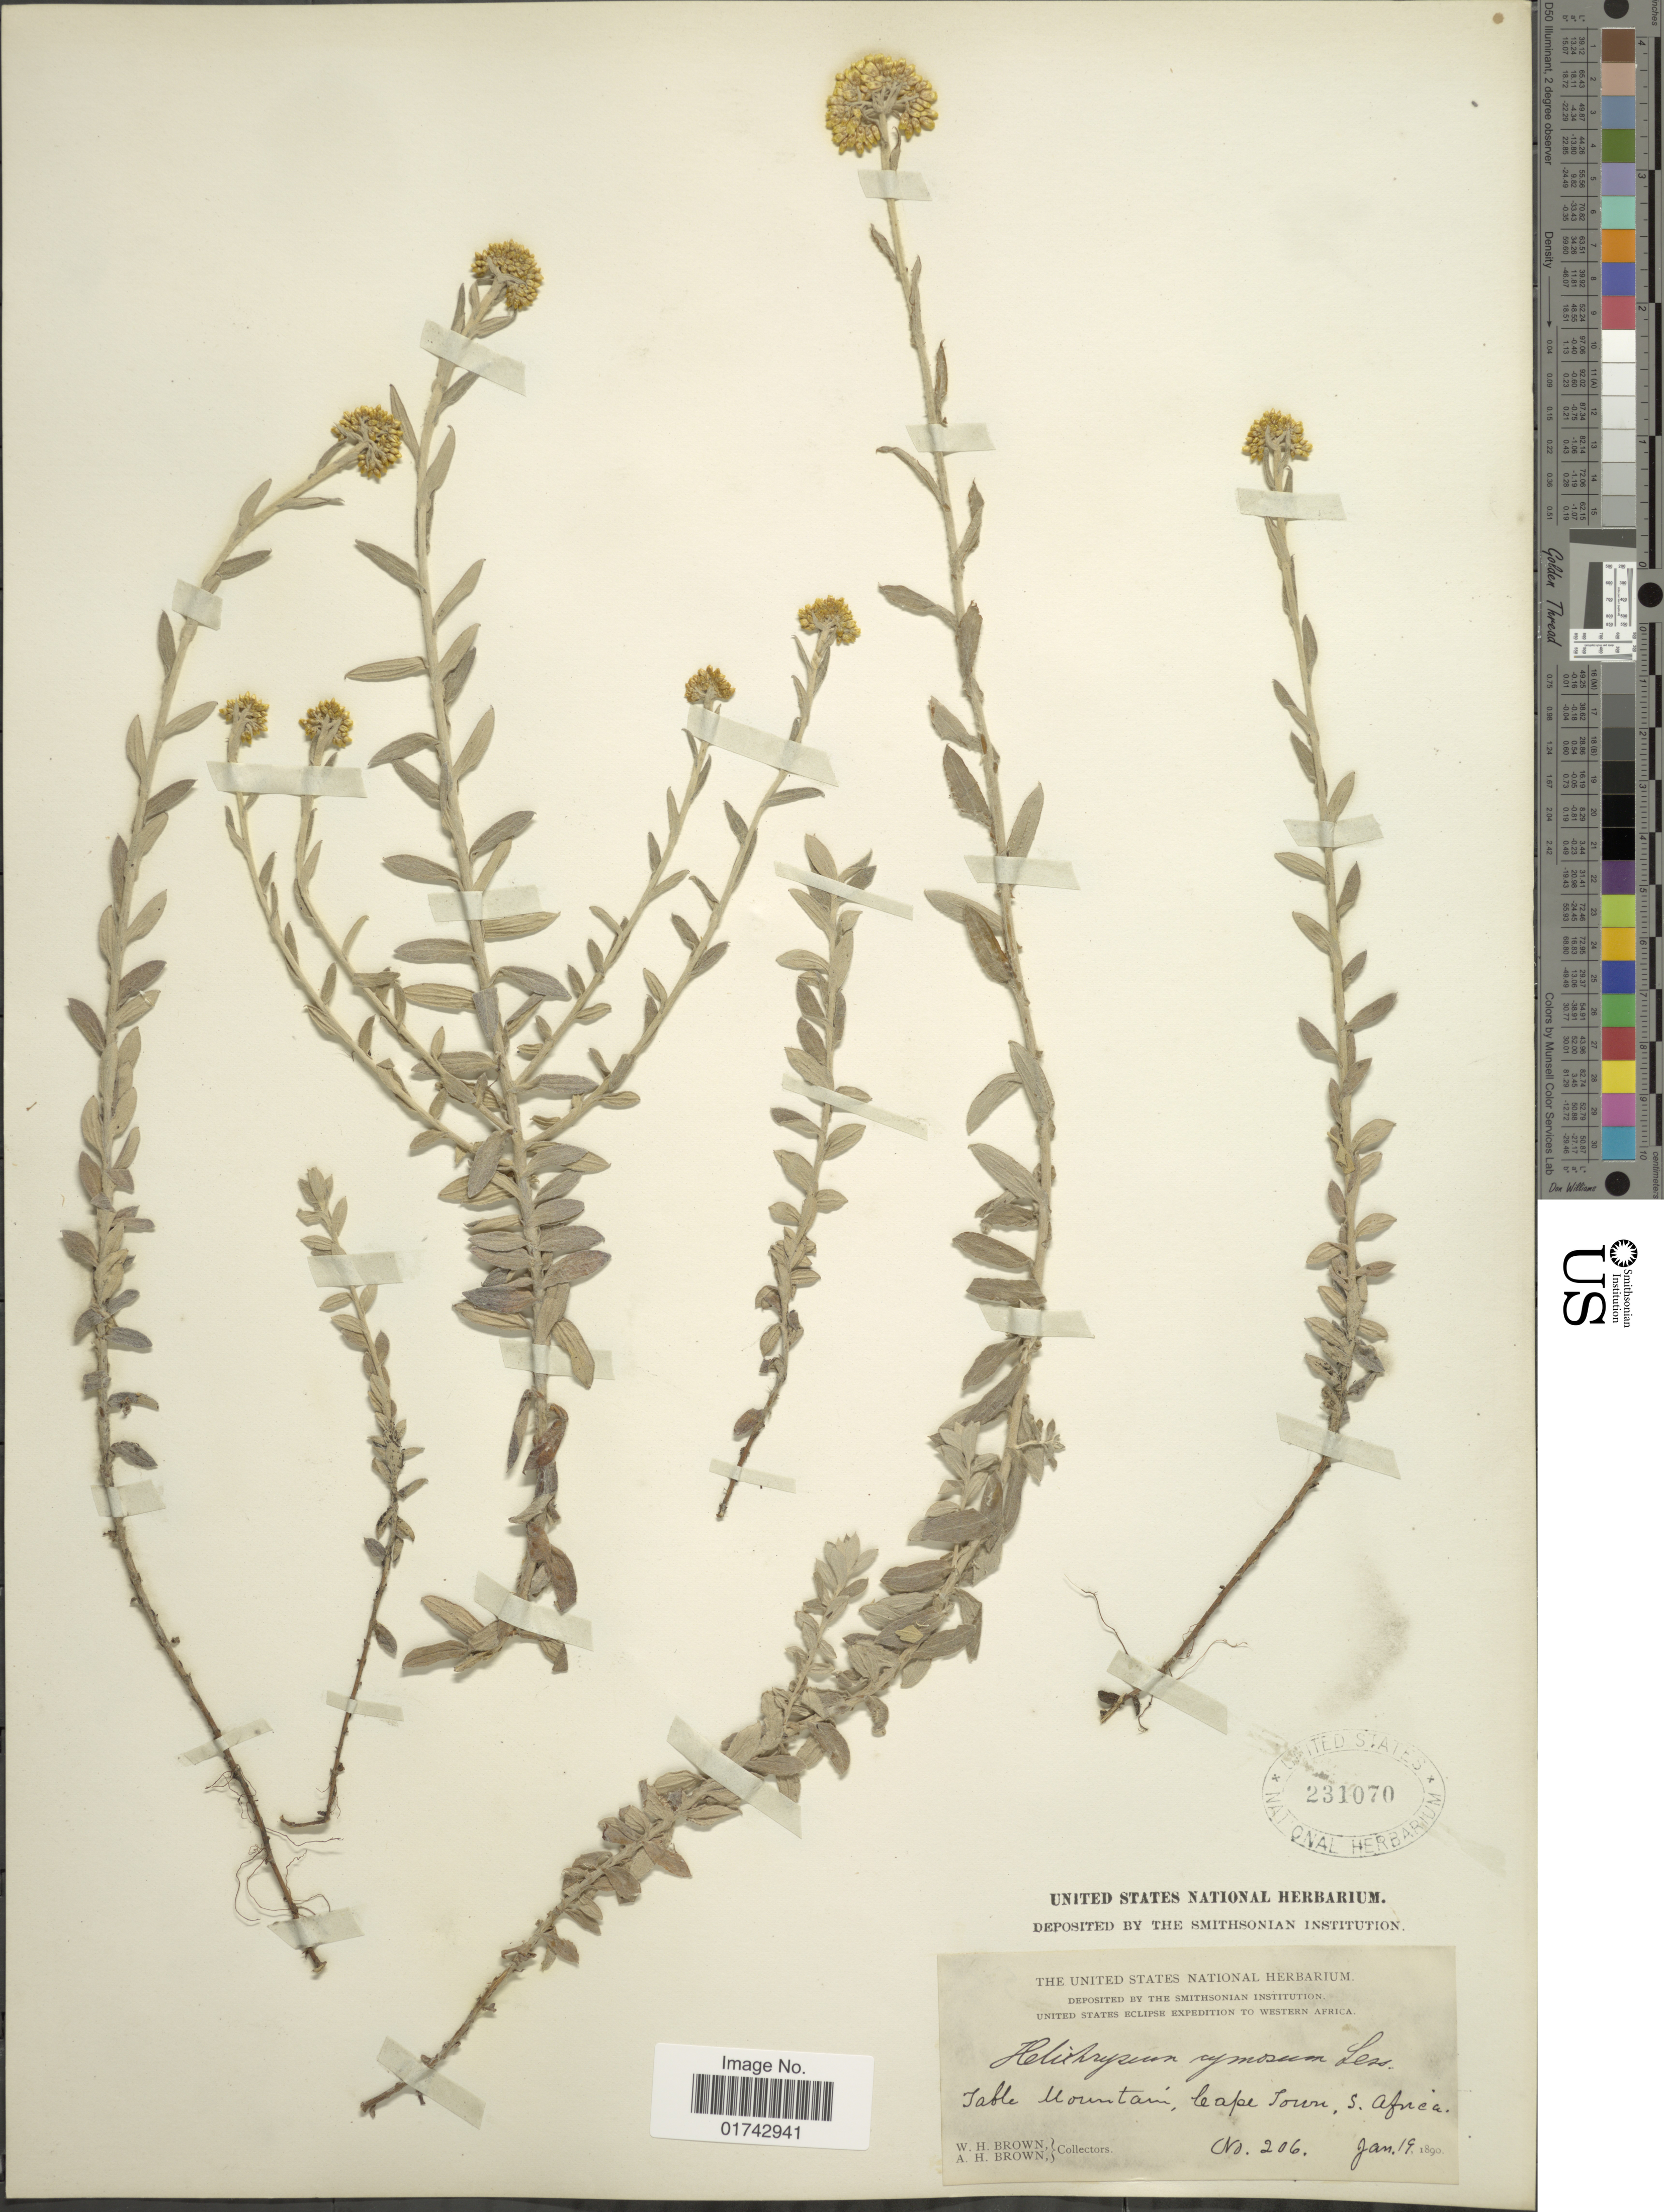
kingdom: Plantae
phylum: Tracheophyta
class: Magnoliopsida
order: Asterales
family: Asteraceae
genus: Helichrysum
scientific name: Helichrysum cymosum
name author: (L.) D. Don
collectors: W. H. Brown & A. H. Brown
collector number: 206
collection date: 1890-01-19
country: South Africa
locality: Tabel Mountain, Cape Town, S. Africa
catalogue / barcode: US 231070